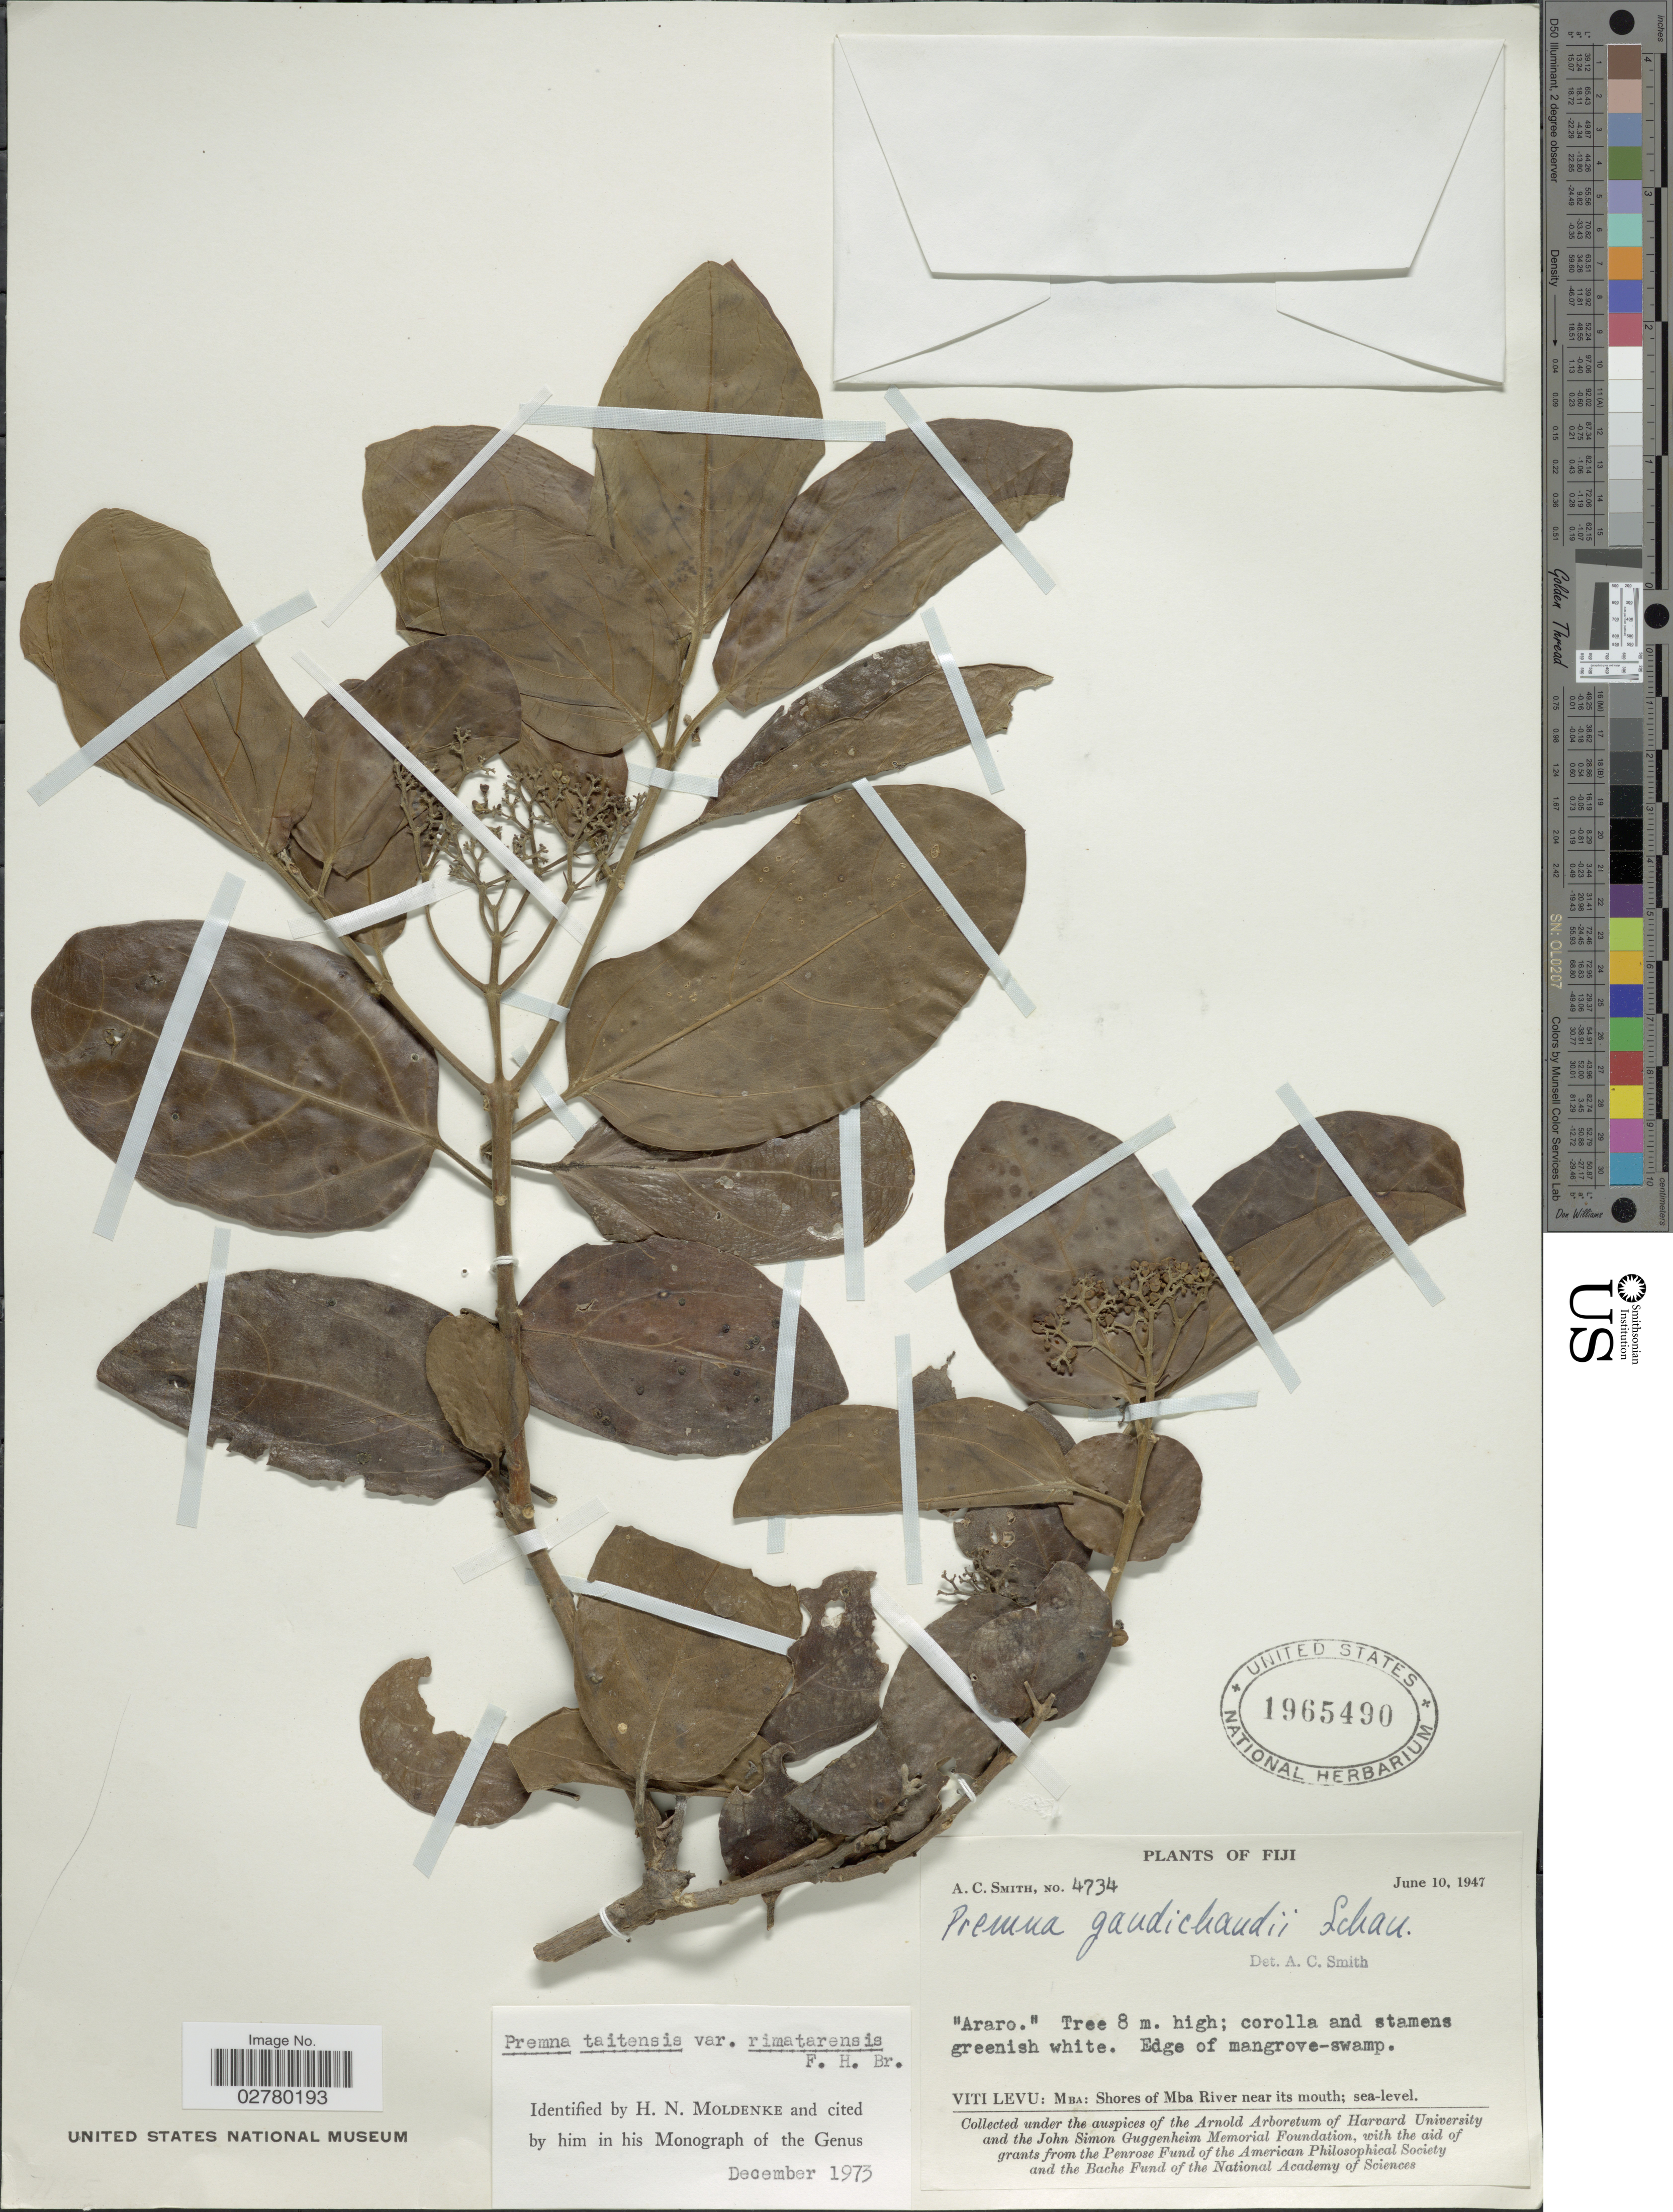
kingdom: Plantae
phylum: Tracheophyta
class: Magnoliopsida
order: Lamiales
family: Lamiaceae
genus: Premna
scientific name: Premna taitensis var. rimatarensis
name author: F. Br.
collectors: A. C. Smith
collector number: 4734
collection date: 1947-06-10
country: Fiji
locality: Viti Levu: Mba: Shores of Mba River near its mouth.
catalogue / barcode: US 1965490